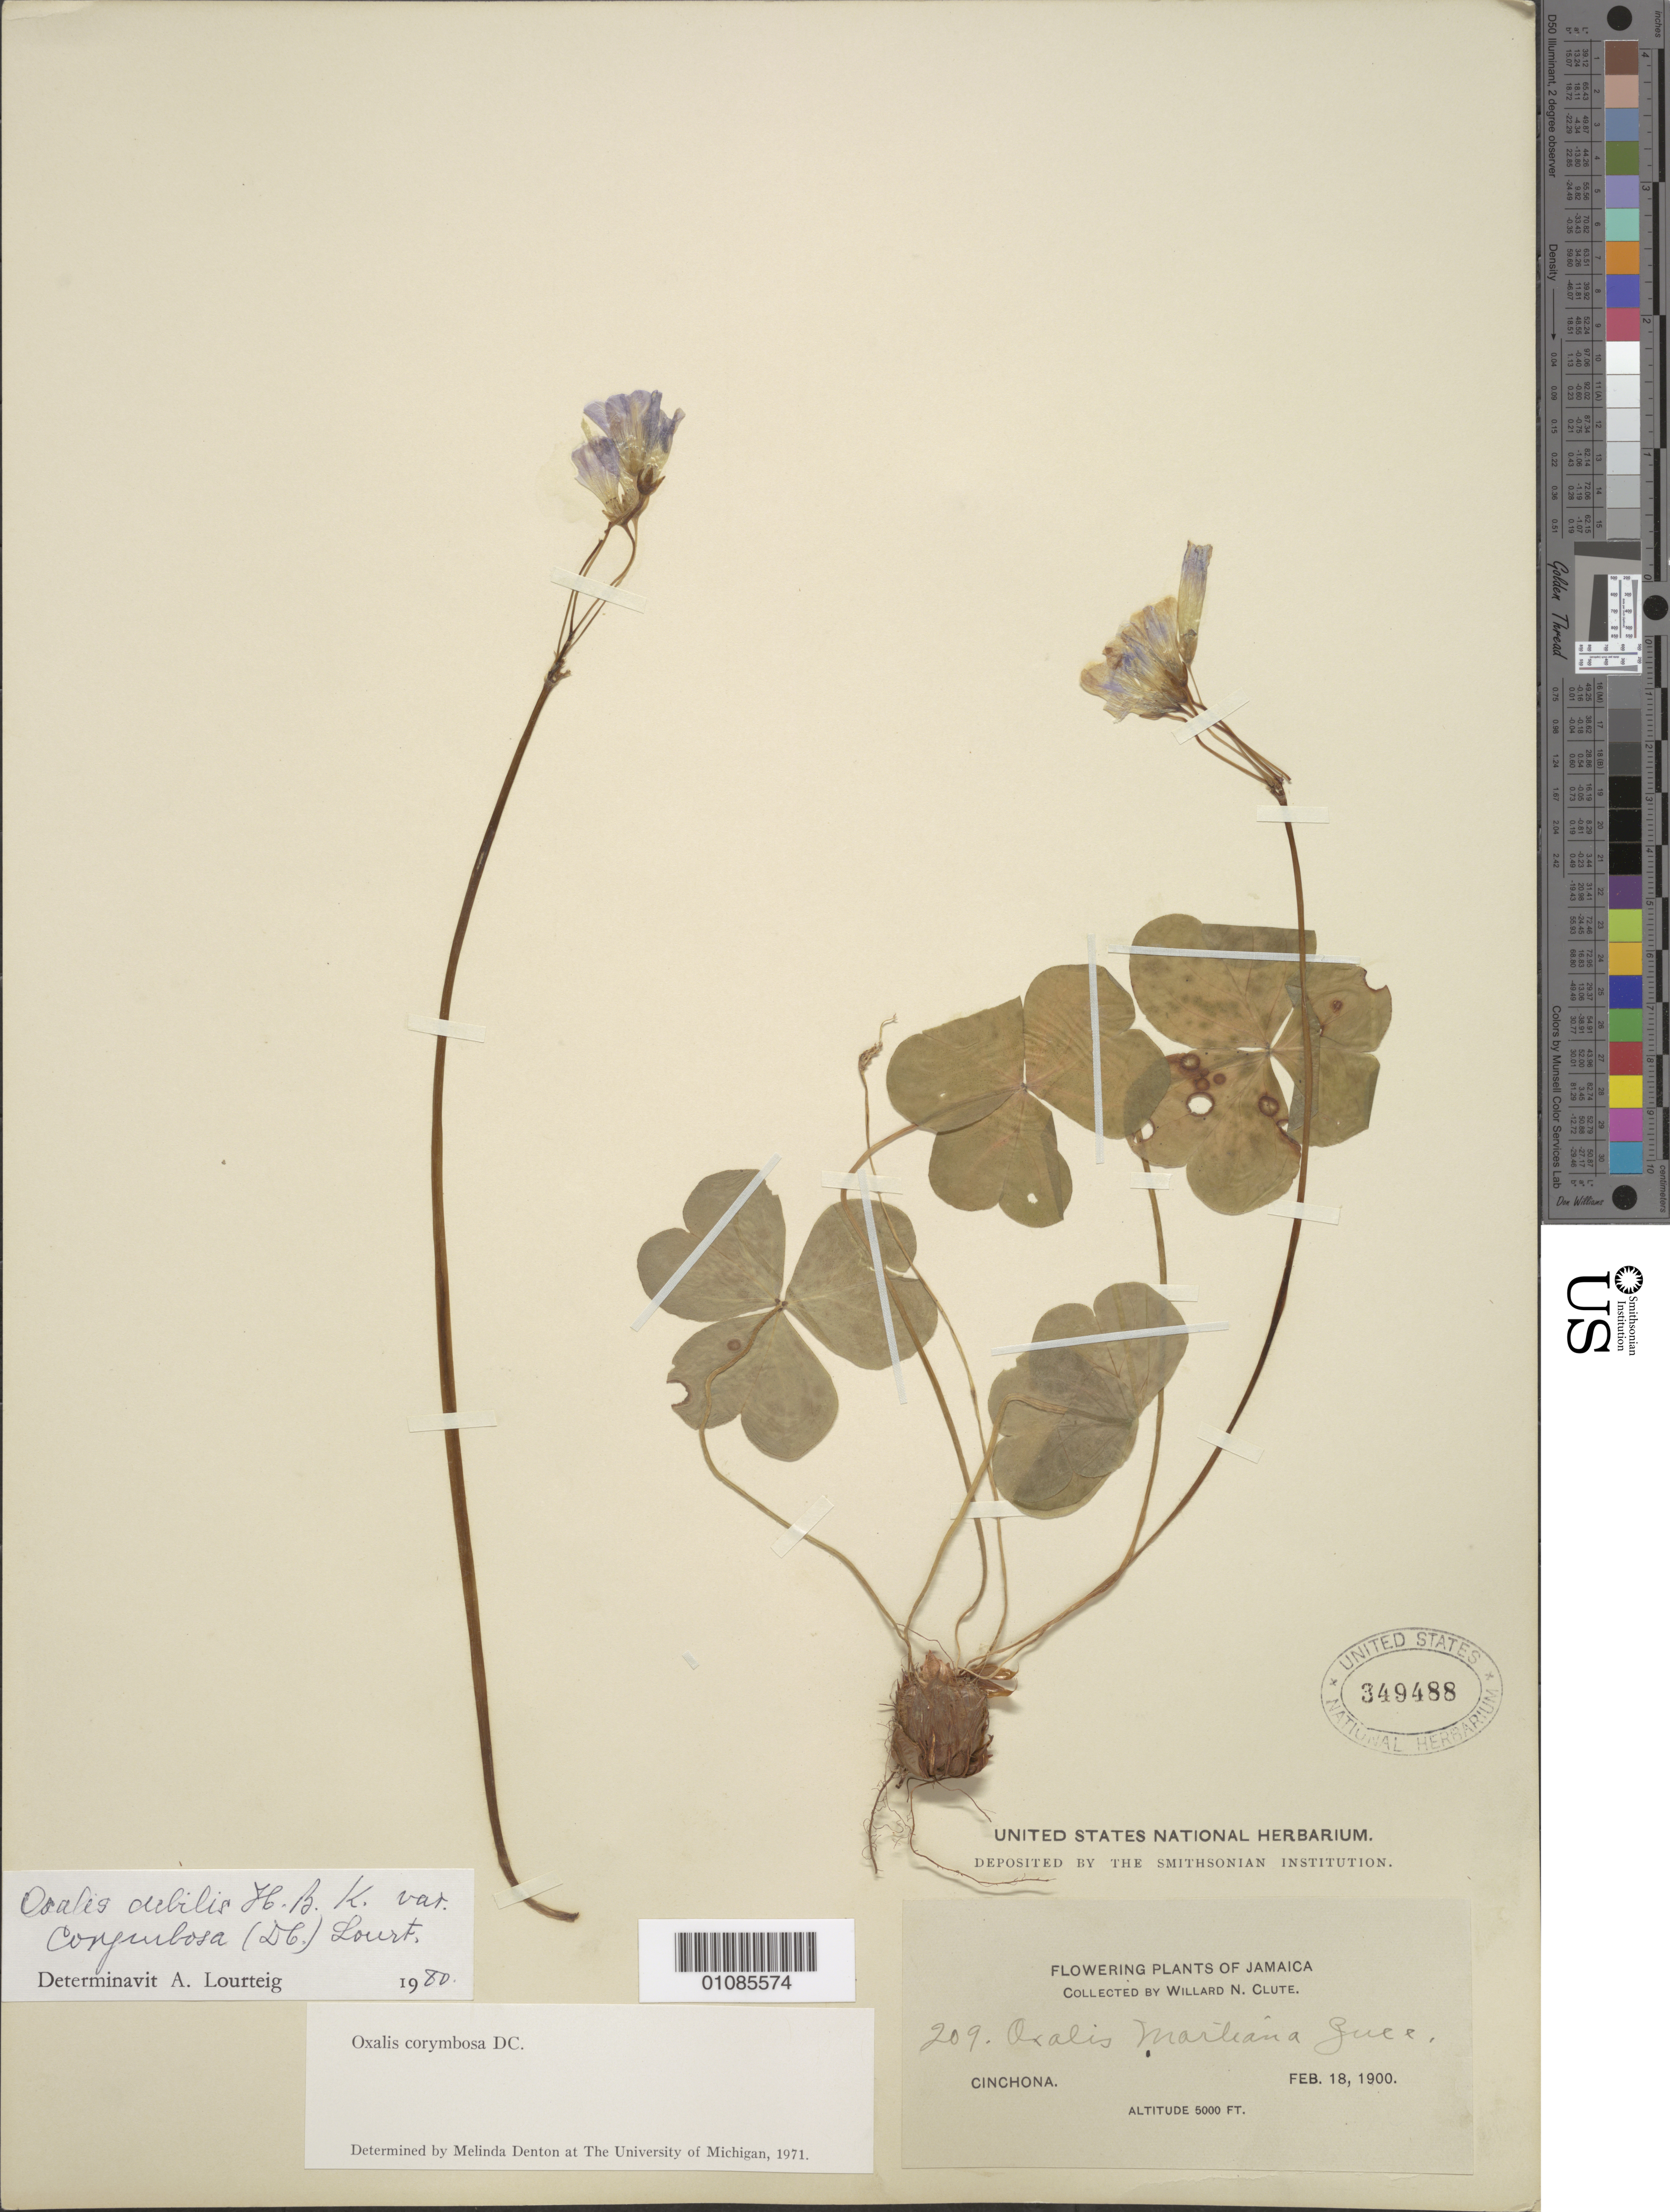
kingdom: Plantae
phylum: Tracheophyta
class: Magnoliopsida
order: Oxalidales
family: Oxalidaceae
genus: Oxalis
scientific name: Oxalis debilis var. corymbosa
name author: (DC.) Lourteig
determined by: Lourteig, A.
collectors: W. N. Clute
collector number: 209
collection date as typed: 18 Feb 1900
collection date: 1900-02-18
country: Jamaica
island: Jamaica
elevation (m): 1524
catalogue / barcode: US 349488